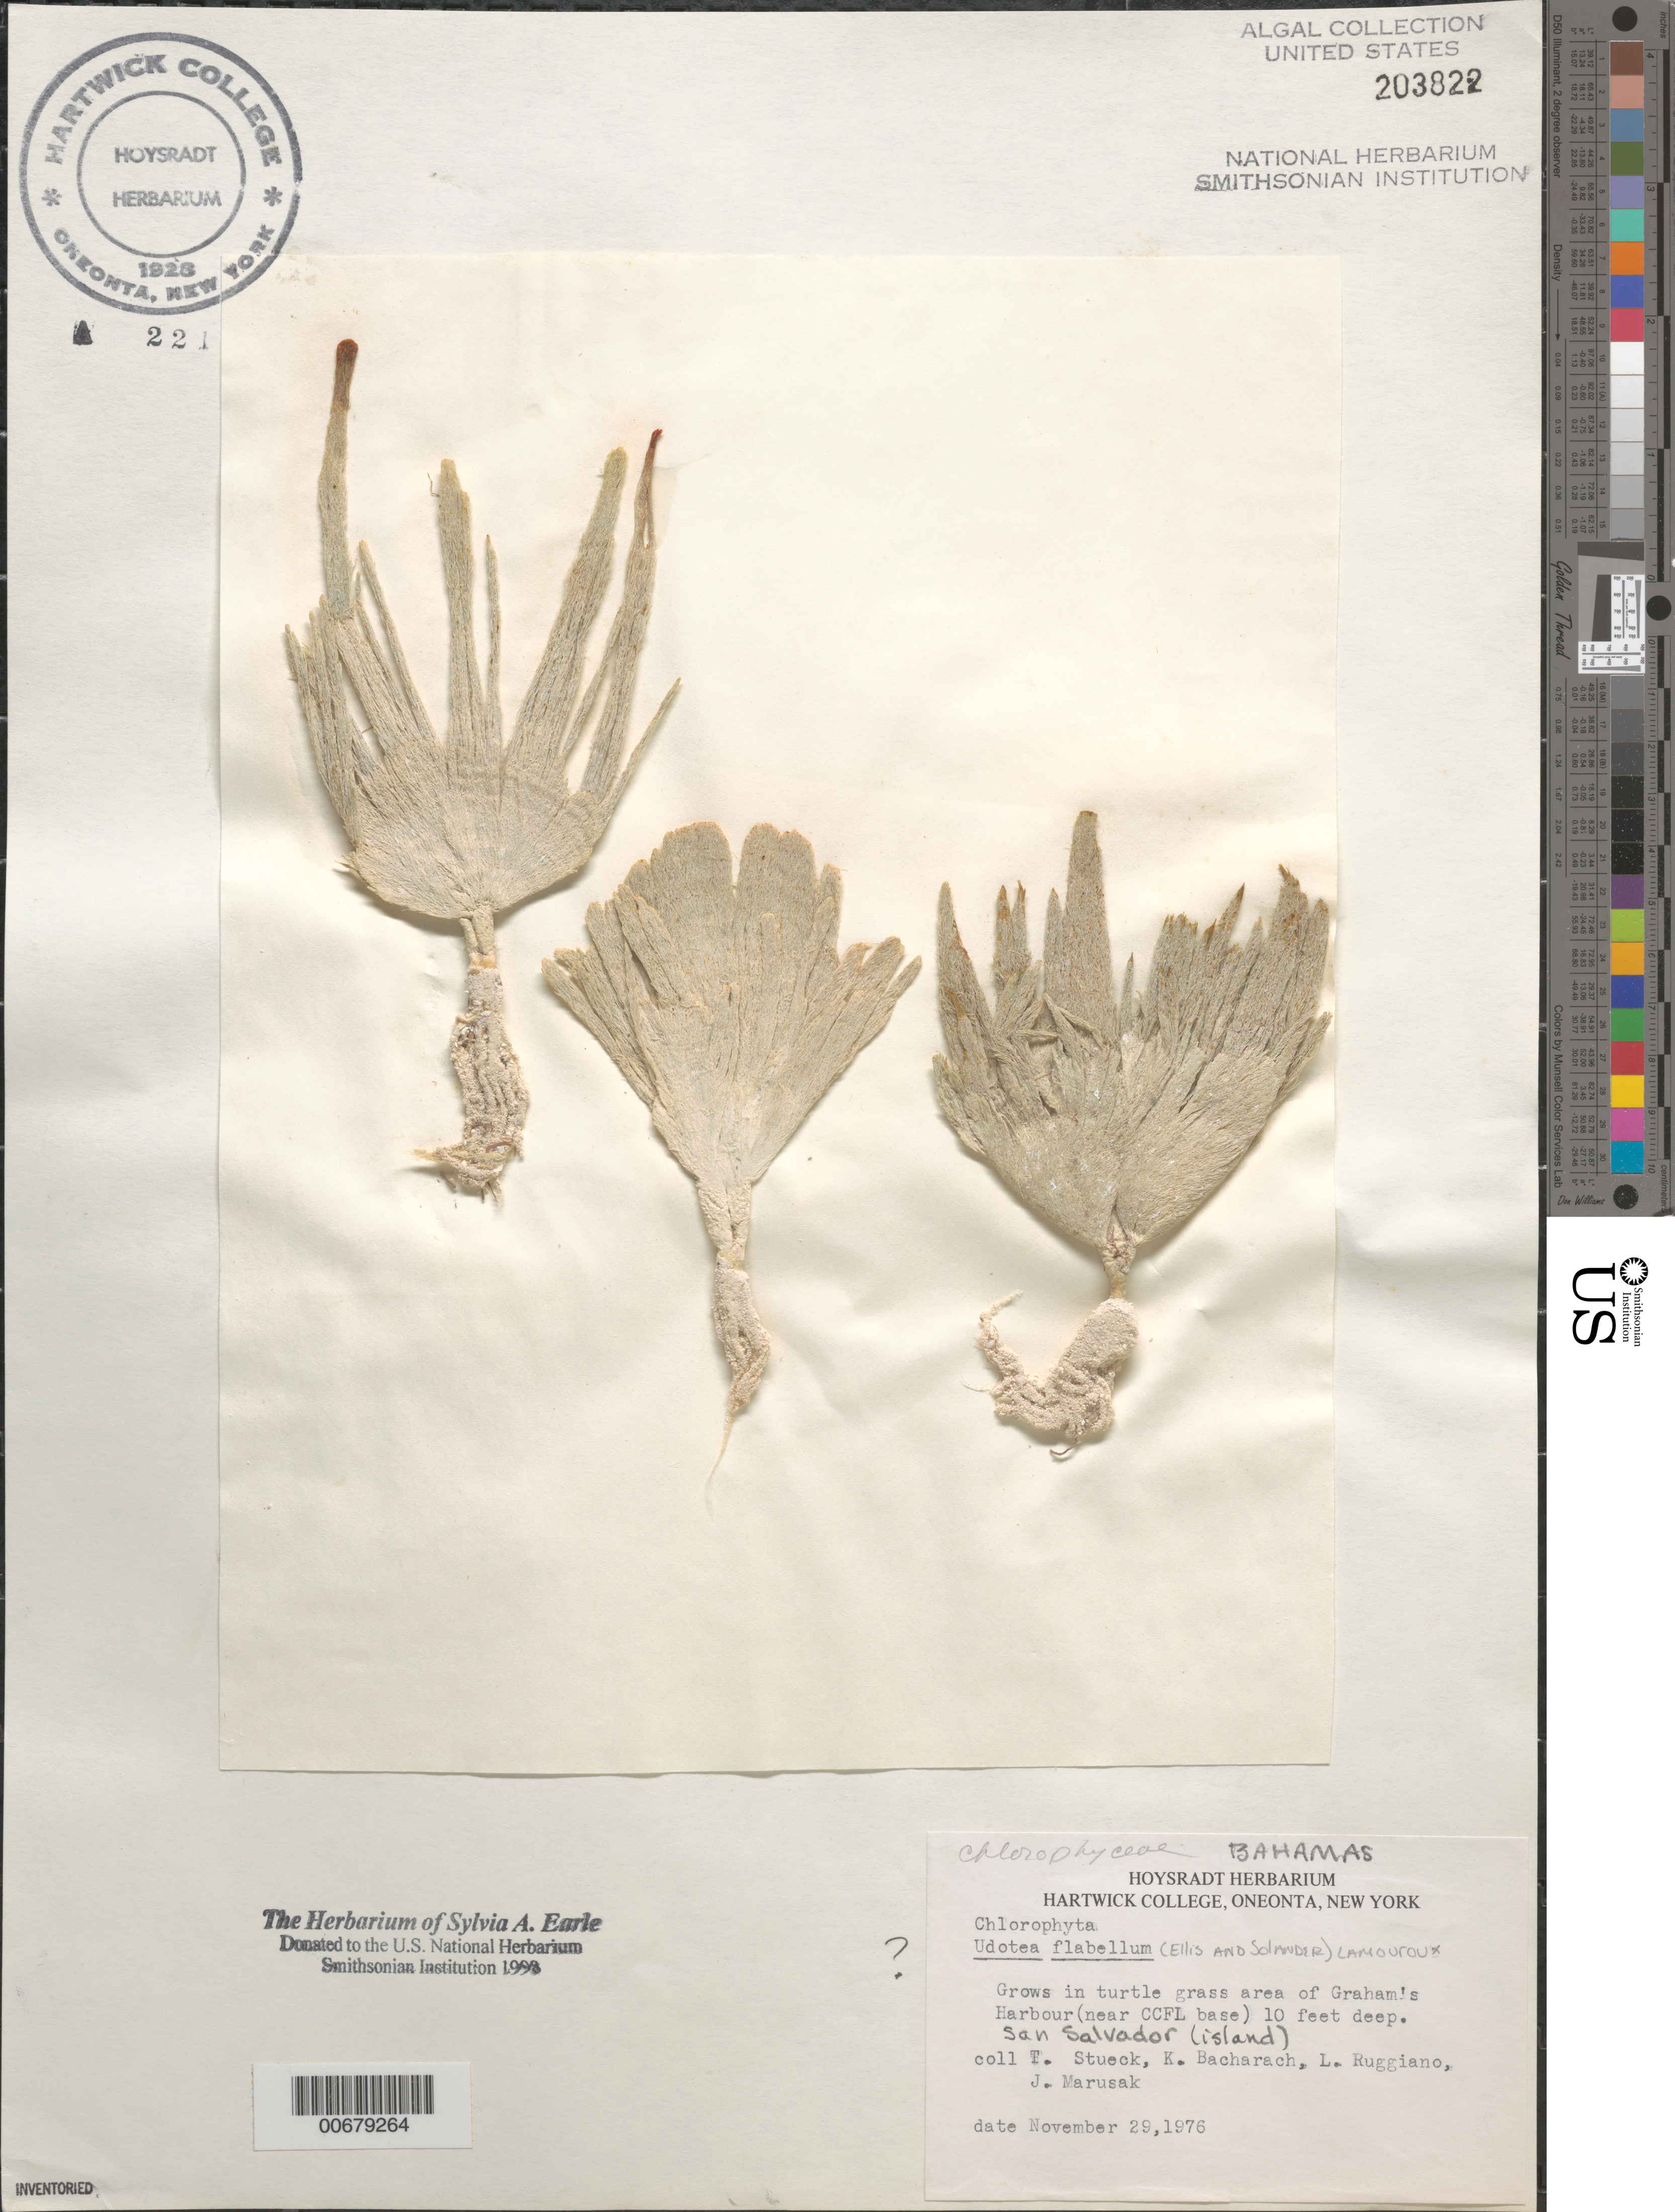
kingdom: Plantae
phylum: Chlorophyta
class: Ulvophyceae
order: Bryopsidales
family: Udoteaceae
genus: Udotea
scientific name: Udotea flabellum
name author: (J. Ellis & Sol.) M. Howe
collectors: T. Stueck, K. Bacharach, L. Ruggiano & J. Marusak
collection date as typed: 29 Nov 1976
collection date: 1976-11-29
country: Bahamas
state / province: San Salvador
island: San Salvador Island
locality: Grahams Harbour (near CCFL Base)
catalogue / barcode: US 203822